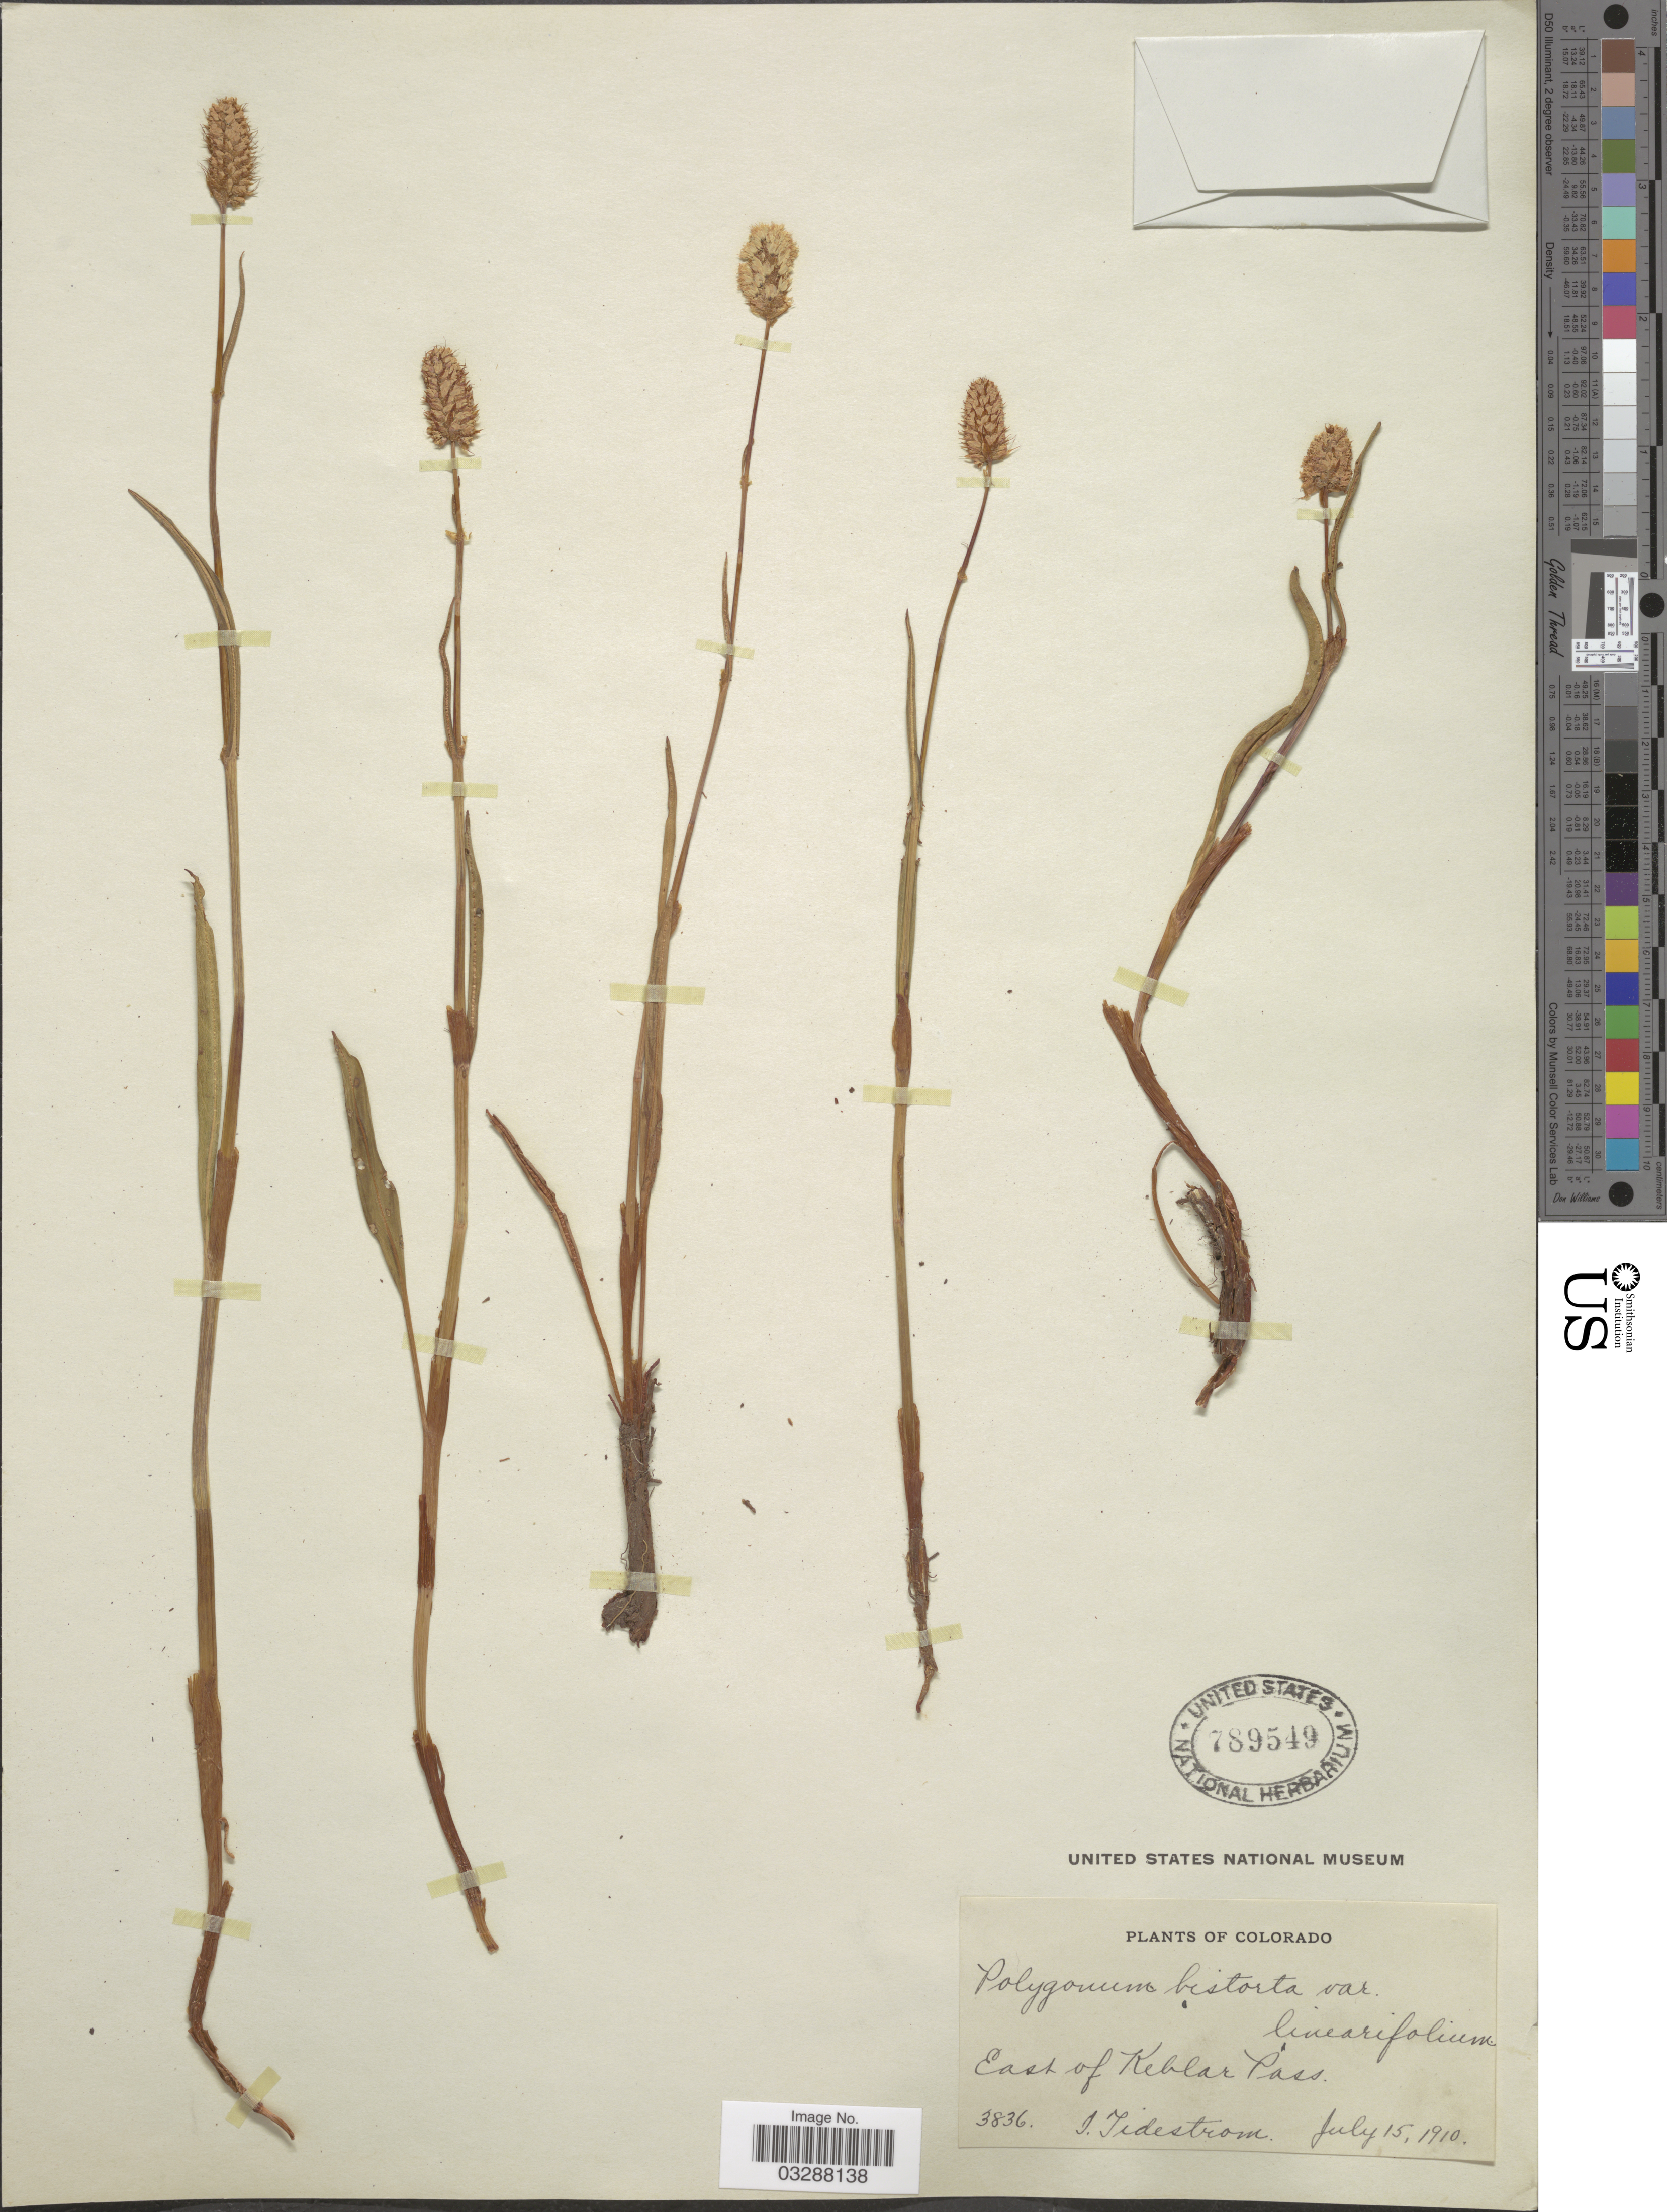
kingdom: Plantae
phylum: Tracheophyta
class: Magnoliopsida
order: Caryophyllales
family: Polygonaceae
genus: Bistorta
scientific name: Bistorta bistortoides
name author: (Pursh) Small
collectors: I. F. Tidestrom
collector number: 3836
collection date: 1910-07-15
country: United States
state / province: Colorado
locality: East of Keblar Pass.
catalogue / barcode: US 789549